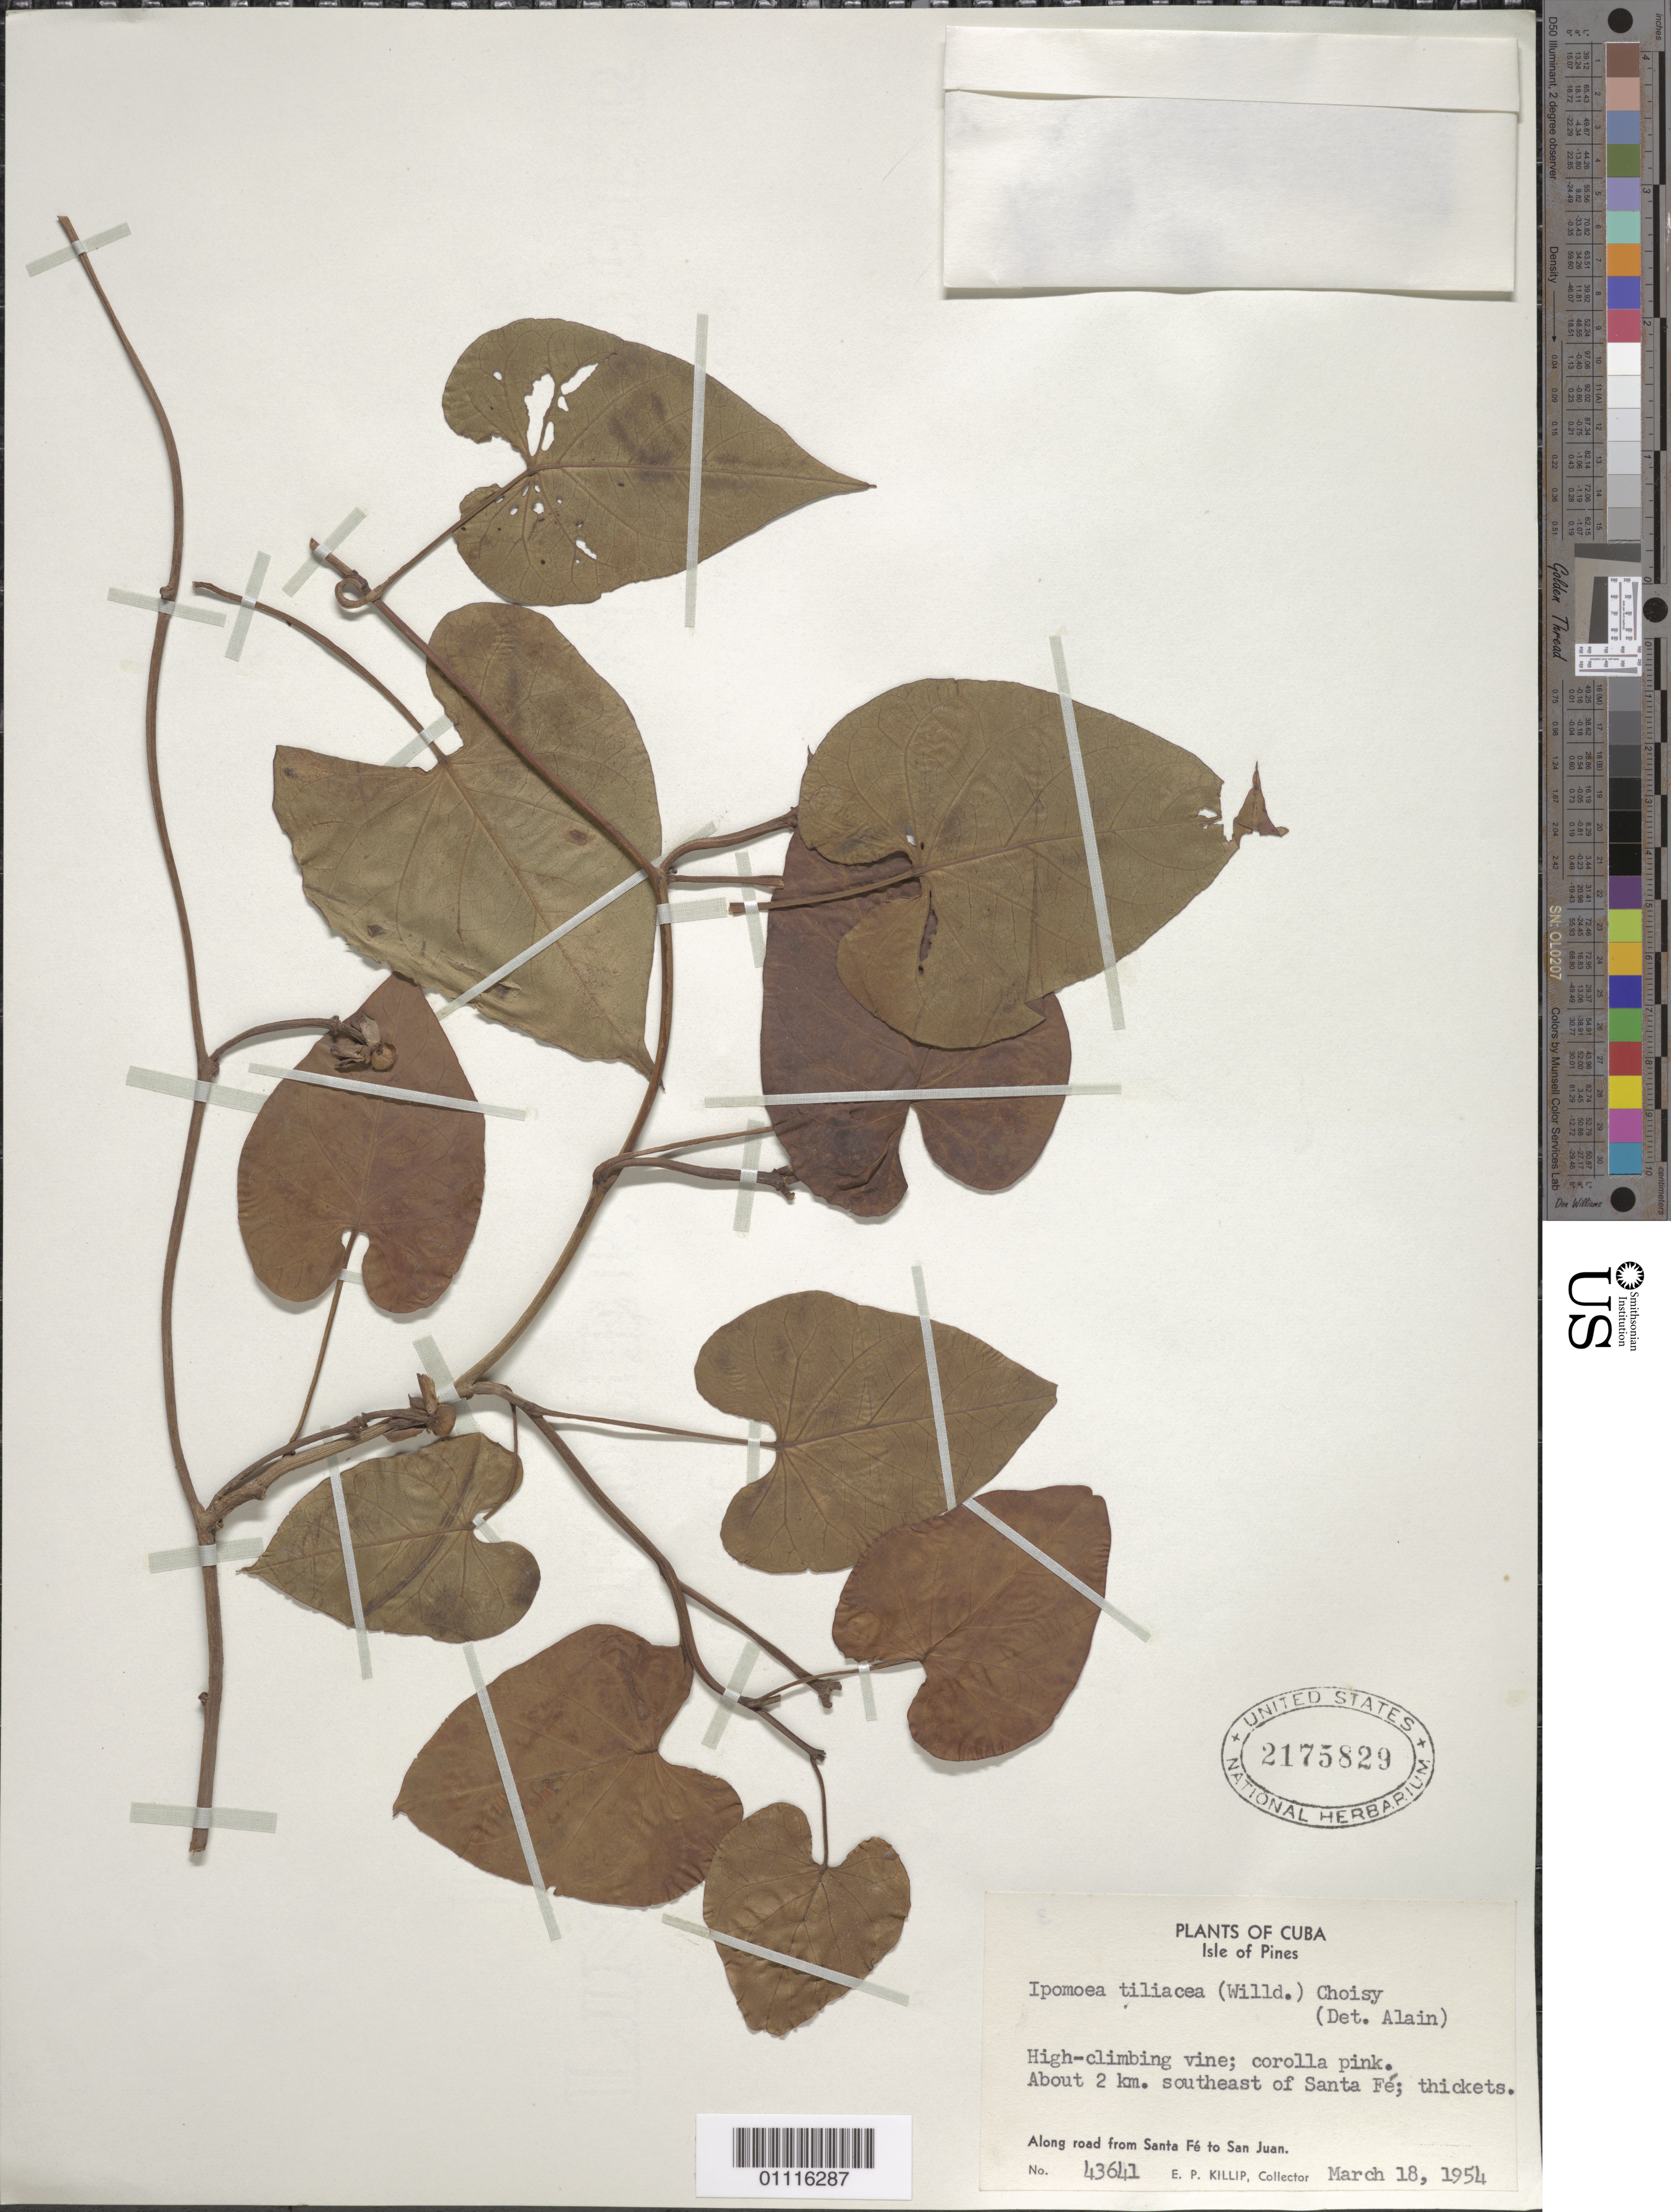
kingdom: Plantae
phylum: Tracheophyta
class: Magnoliopsida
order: Solanales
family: Convolvulaceae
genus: Ipomoea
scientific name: Ipomoea tiliacea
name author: (Willd.) Choisy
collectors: E. P. Killip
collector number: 43641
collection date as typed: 18 Mar 1954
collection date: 1954-03-18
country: Cuba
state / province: Isla de La Juventud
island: Isla de la Juventud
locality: Isle of Pines, Along road from Santa Fe to San Juan About 2 km SE of Santa Fe; thickets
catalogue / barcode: US 2175829